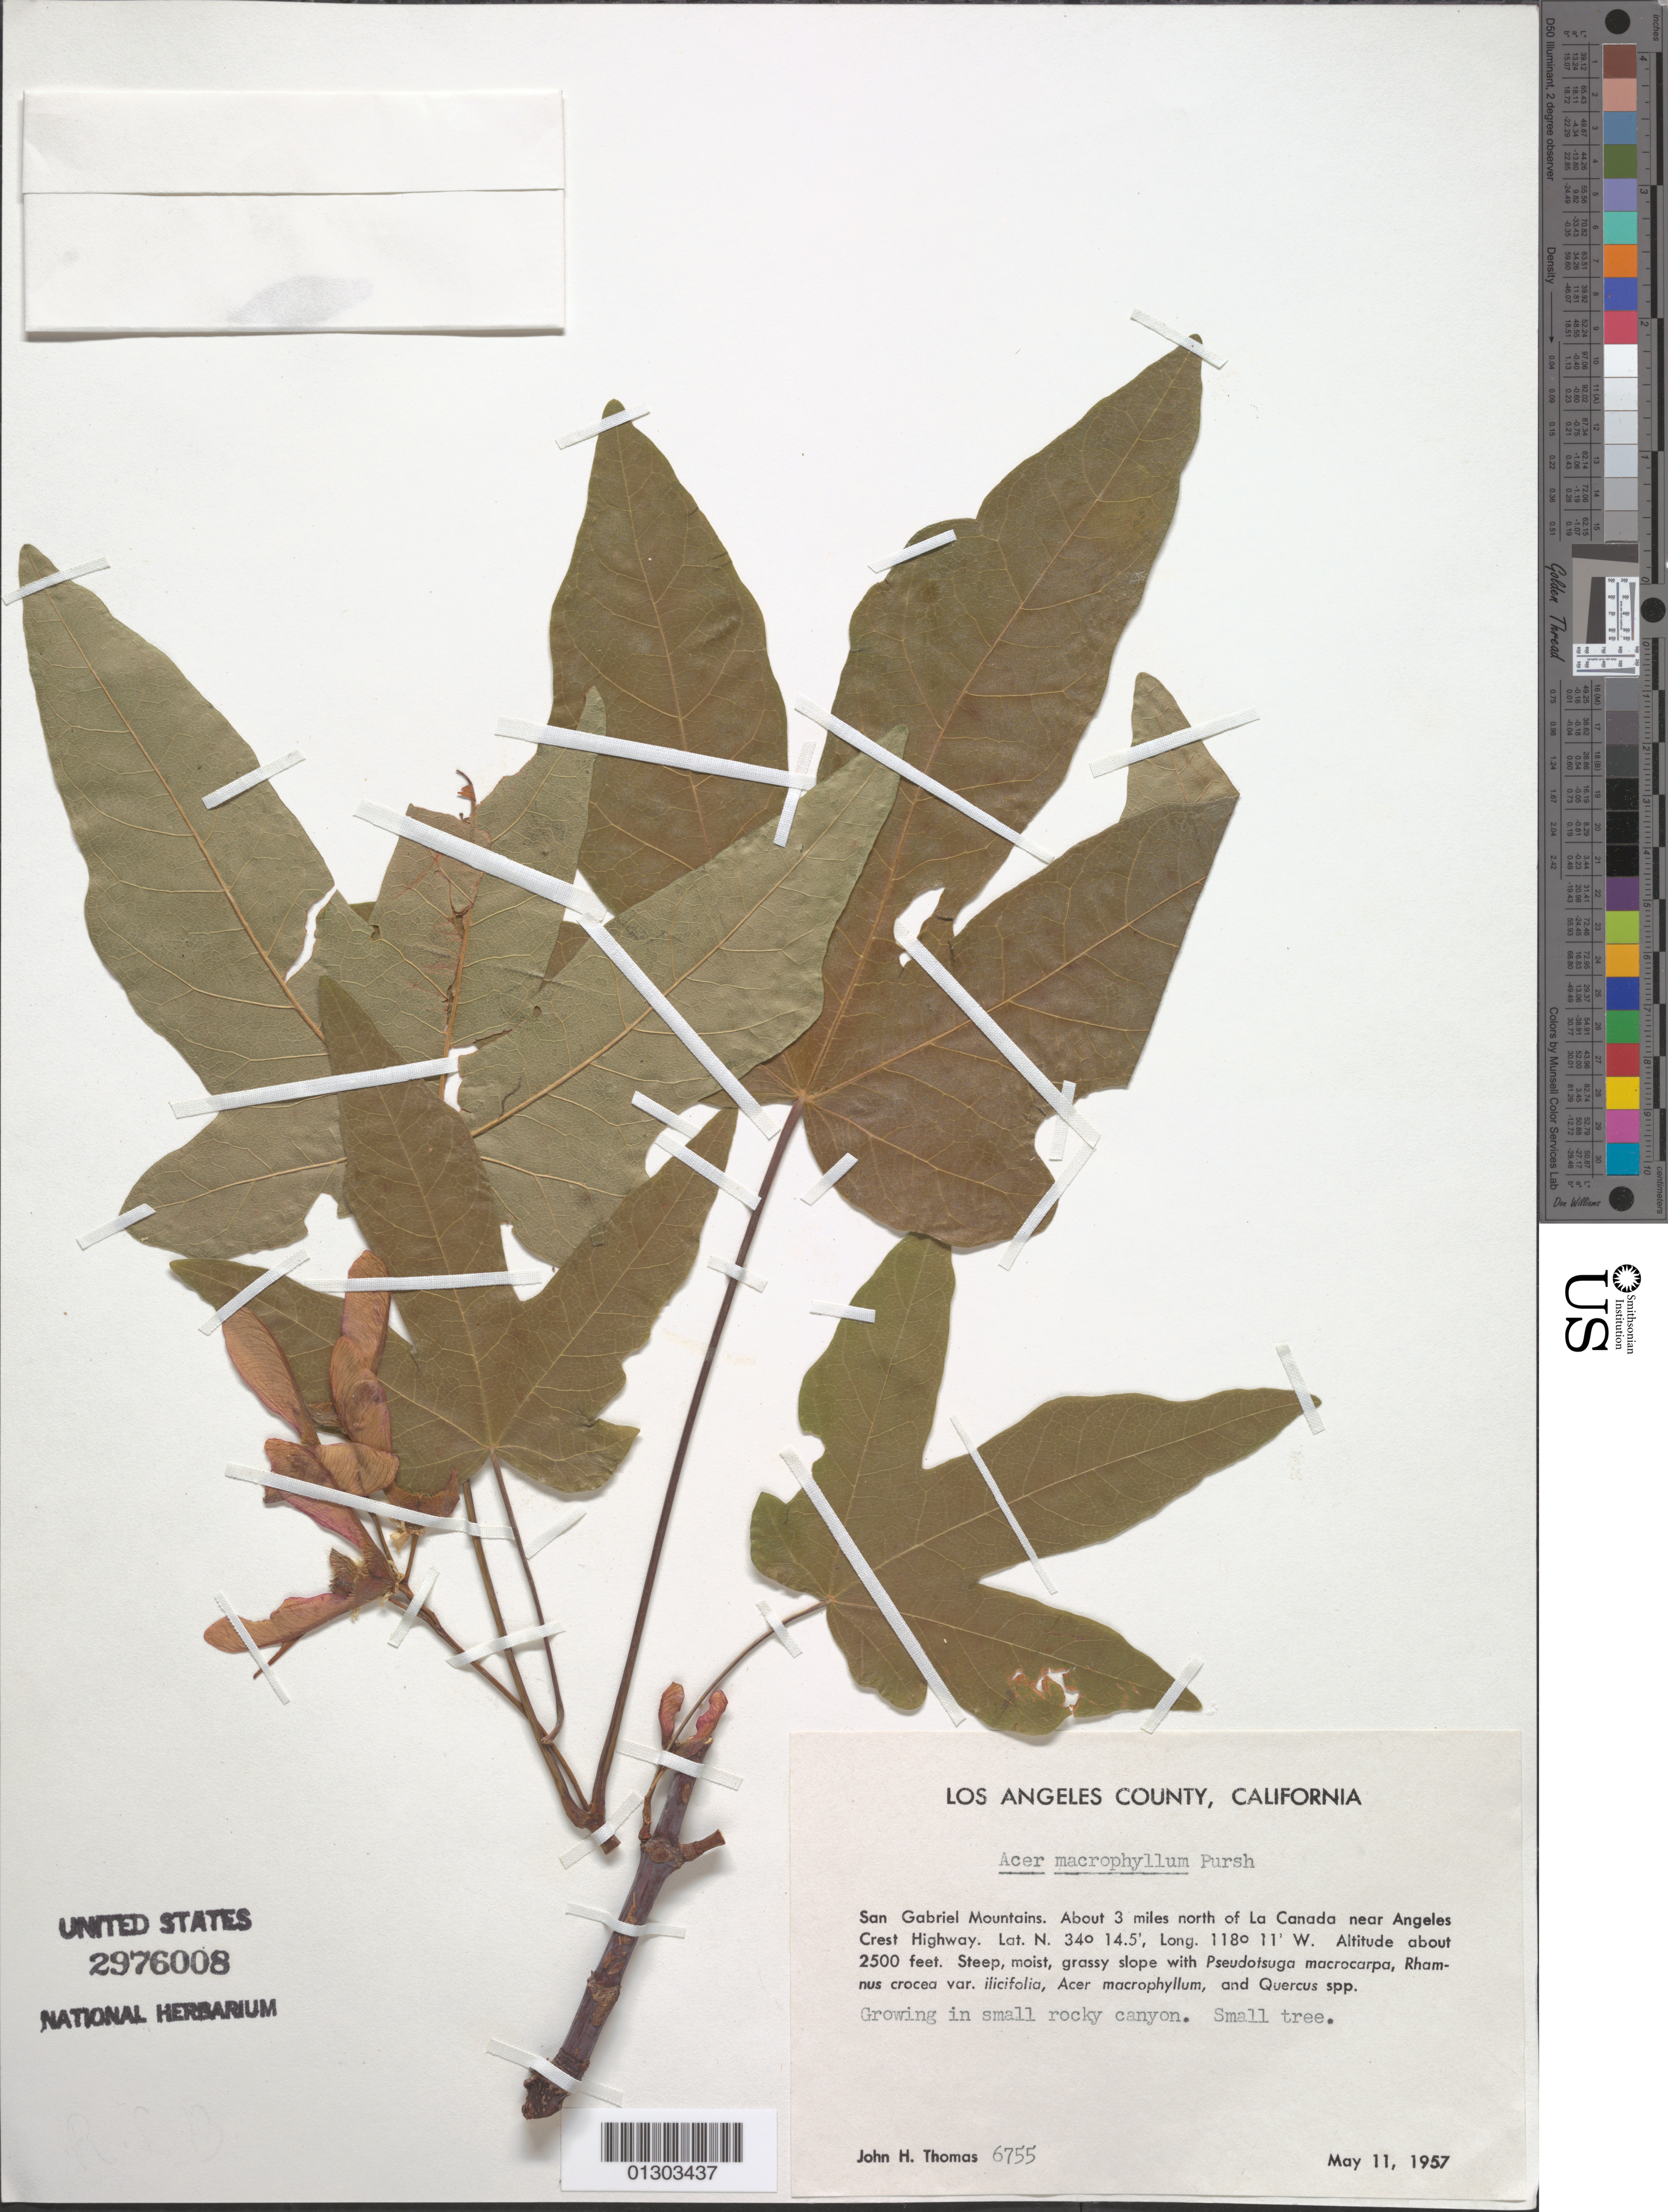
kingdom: Plantae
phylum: Tracheophyta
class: Magnoliopsida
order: Sapindales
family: Sapindaceae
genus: Acer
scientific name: Acer macrophyllum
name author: Pursh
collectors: J. H. Thomas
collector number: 6755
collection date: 1957-05-11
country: United States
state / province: California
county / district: Los Angeles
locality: Los Angeles County, San Gabriel Mountains, about 3 miles N of La Canada near Angeles Crest Highway.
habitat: Steep, moist, grassy slope with Pseudotsuga macrocarps, Rhamnus crocea var. ilicifolia, Acer macrophyllum and Quercus spp. Growing in small rocky canyon.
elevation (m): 762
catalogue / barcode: US 2976008